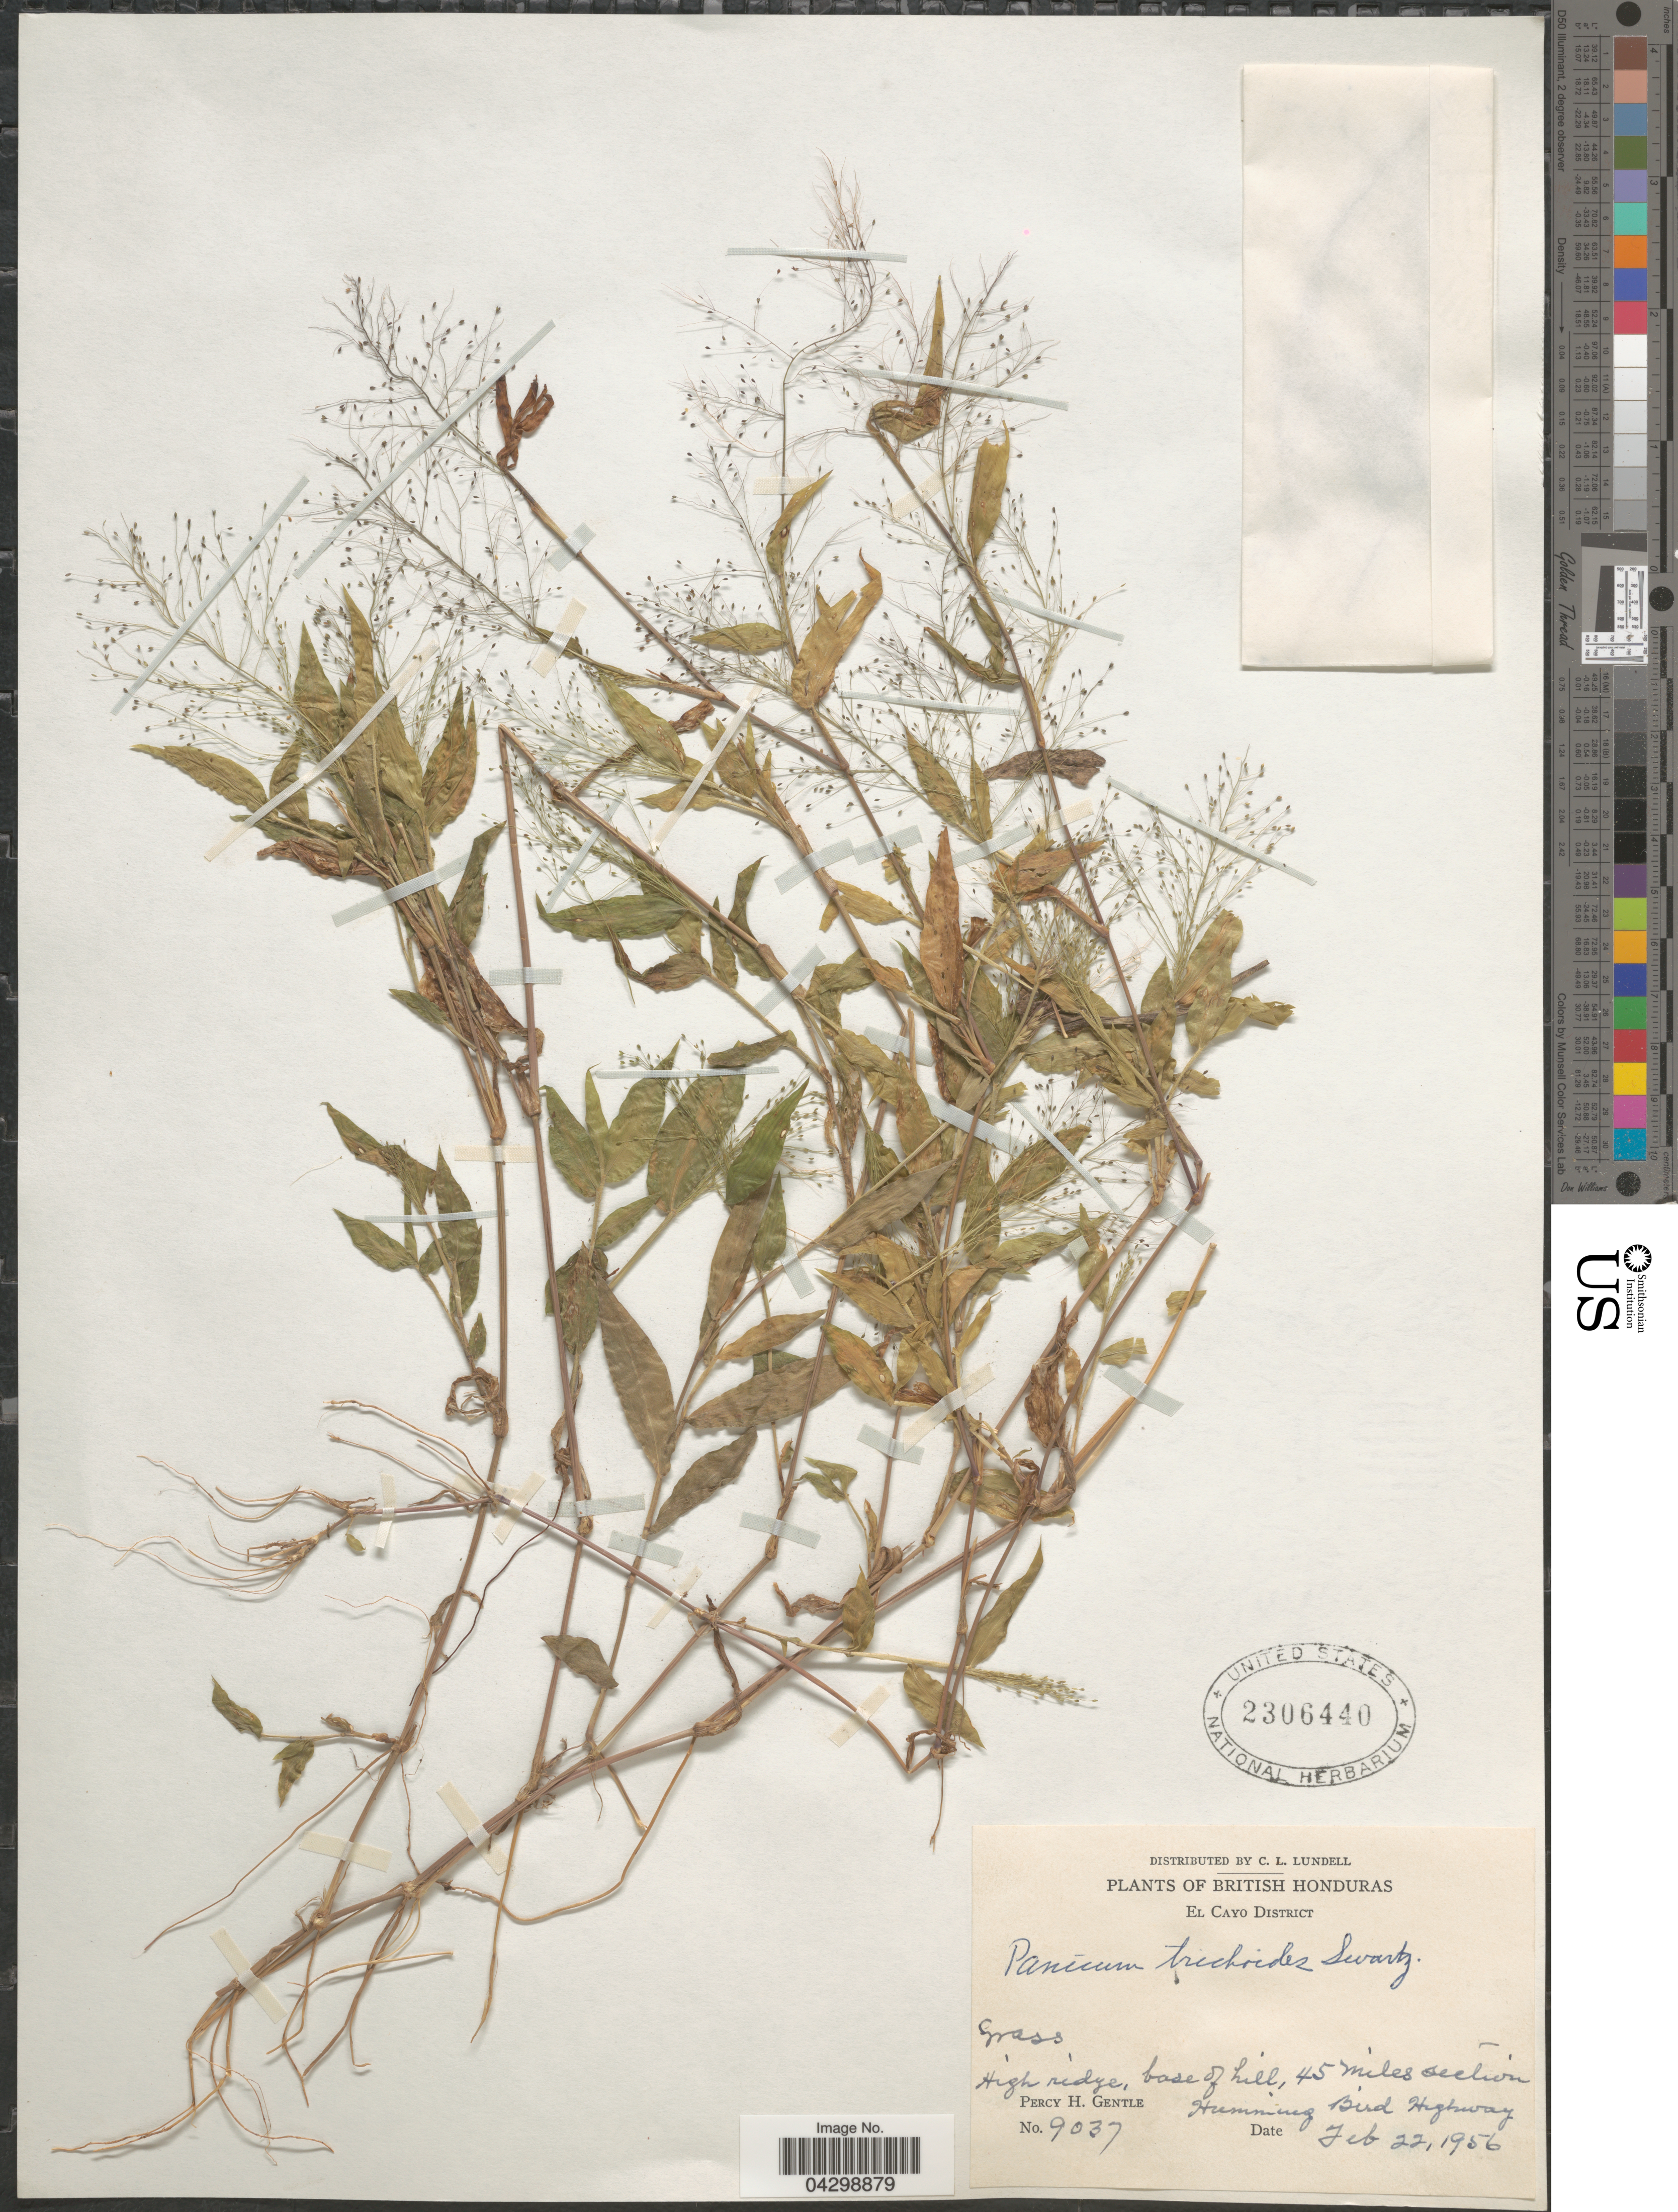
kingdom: Plantae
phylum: Tracheophyta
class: Liliopsida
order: Poales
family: Poaceae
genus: Panicum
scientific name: Panicum trichoides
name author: Sw.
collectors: P. H. Gentle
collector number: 9037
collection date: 1956-02-22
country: Belize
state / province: Cayo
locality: British Honduras. El Cayo District. High ridge, base of hill, 45 miles section Humming Bird Highway.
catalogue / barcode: US 2306440